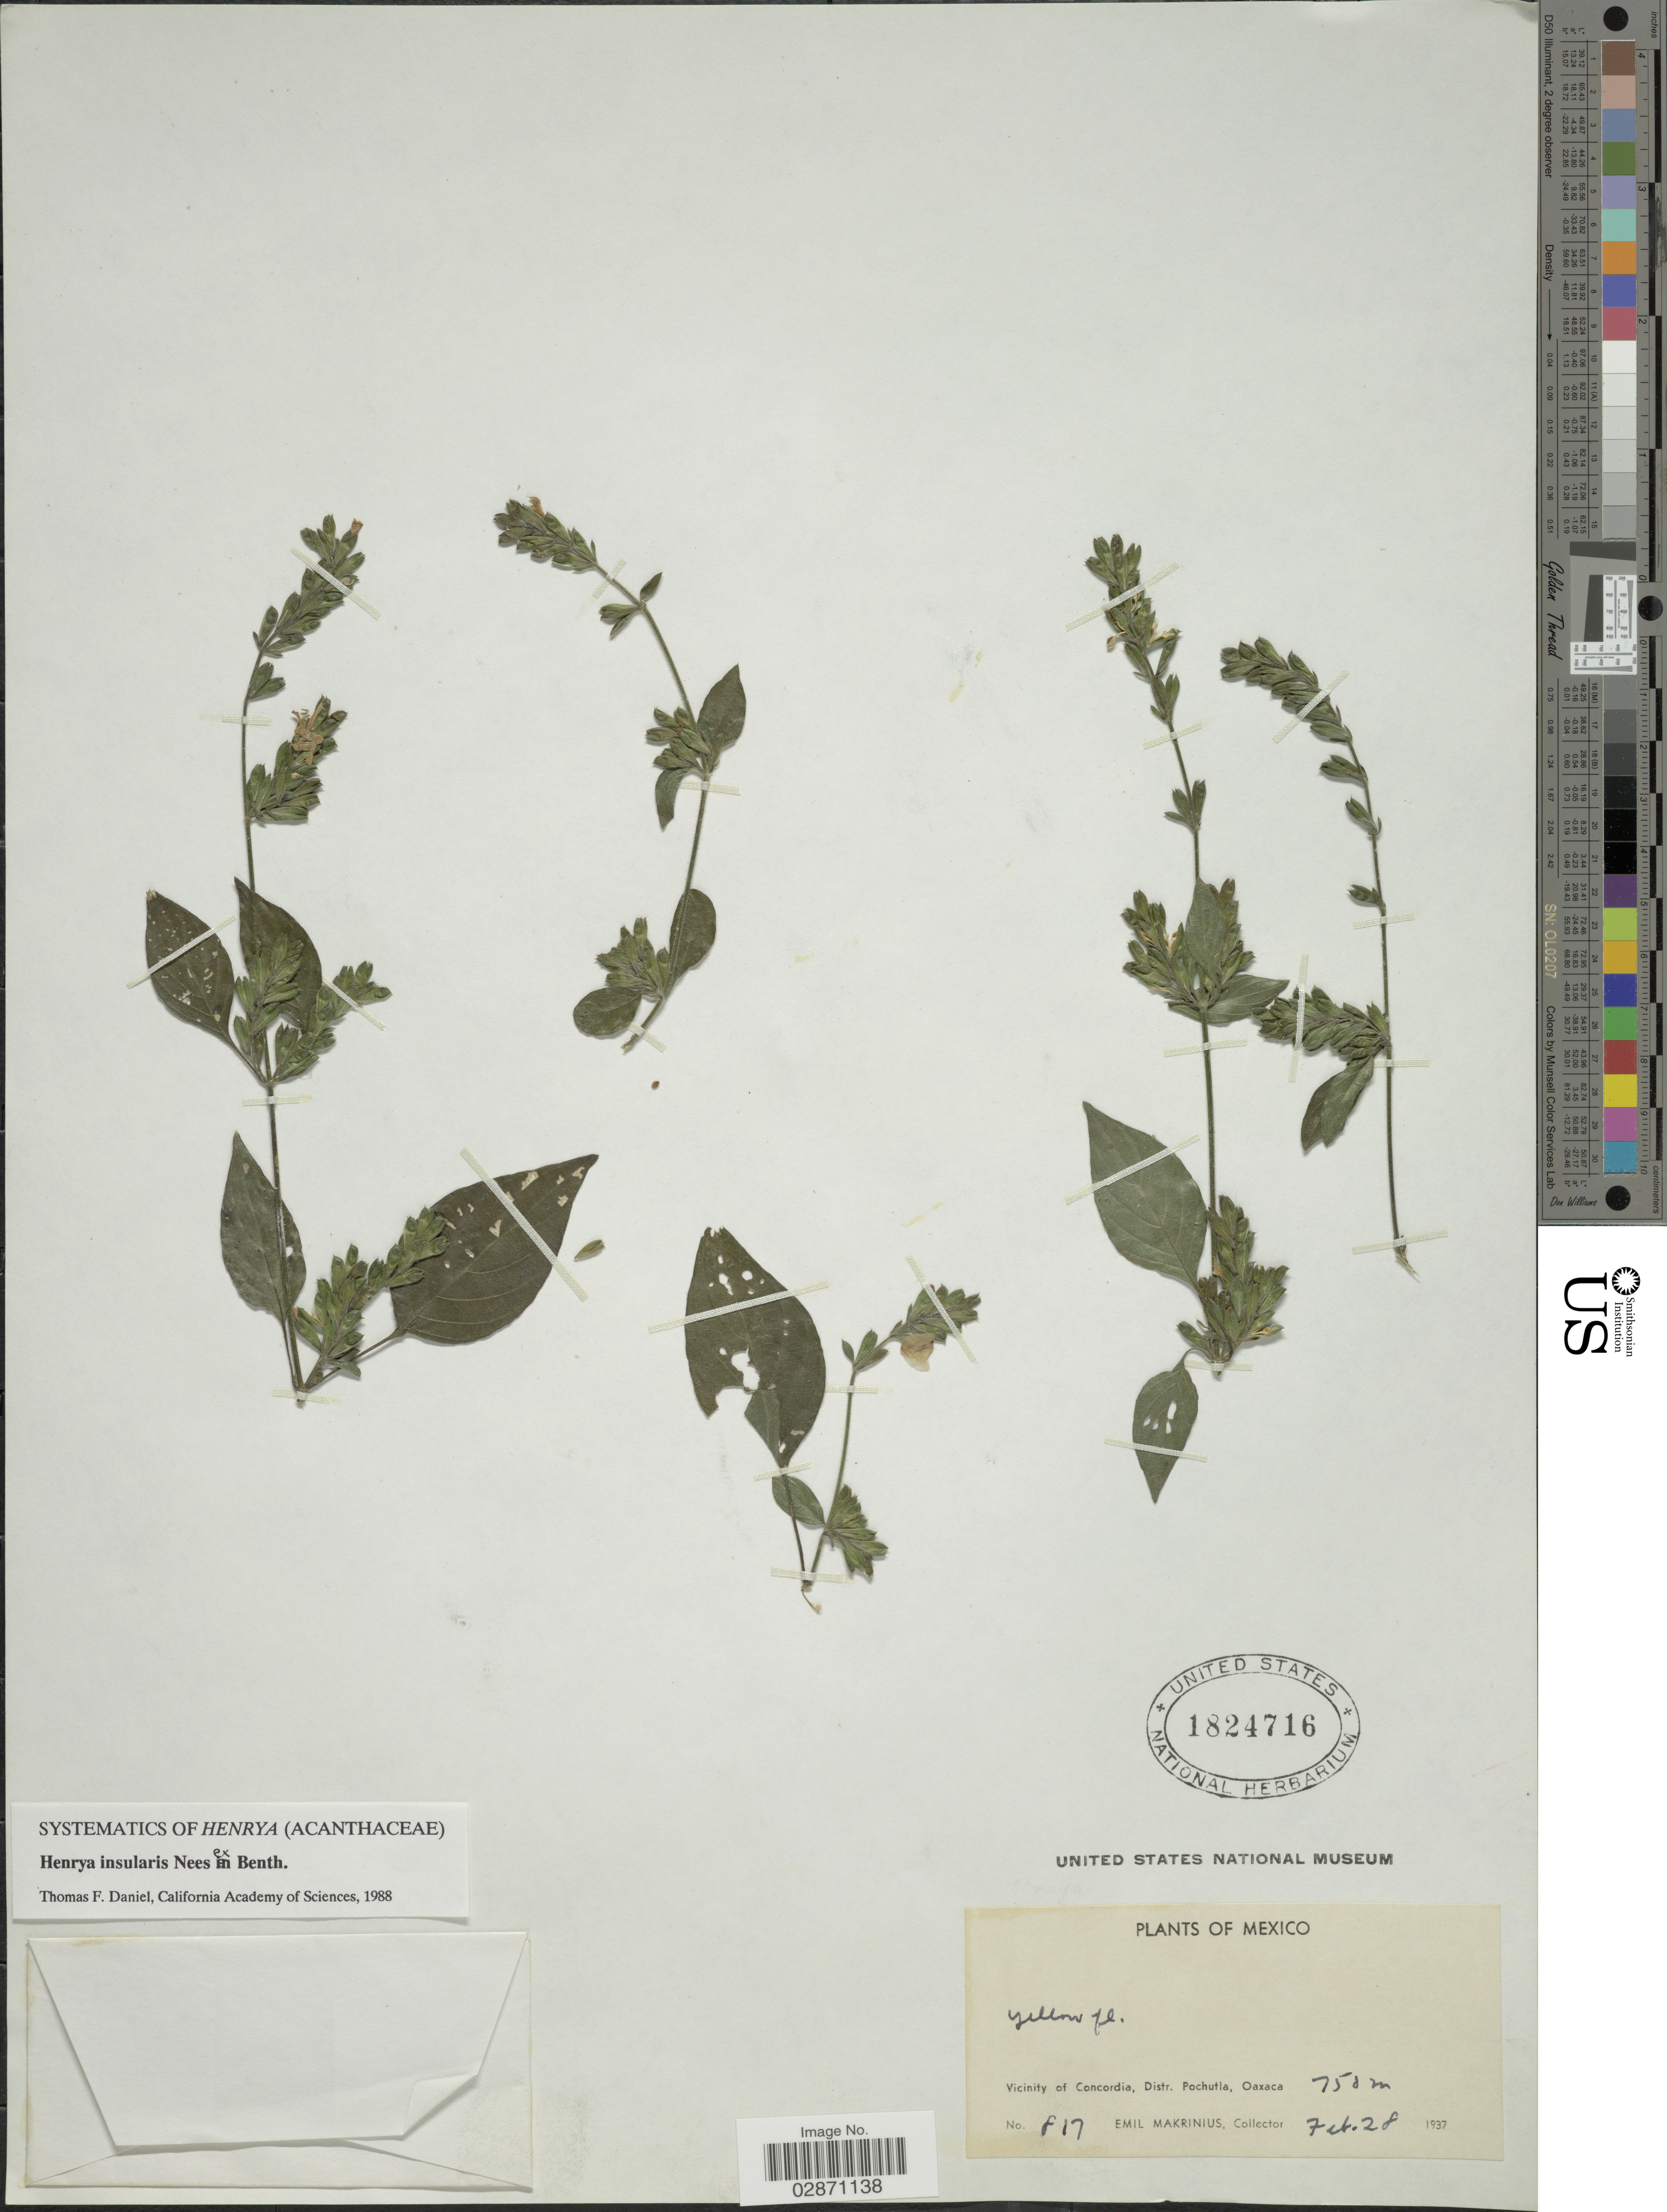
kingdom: Plantae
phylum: Tracheophyta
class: Magnoliopsida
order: Lamiales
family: Acanthaceae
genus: Henrya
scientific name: Henrya insularis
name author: Nees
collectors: E. Makrinius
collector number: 817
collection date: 1937-02-28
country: Mexico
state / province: Oaxaca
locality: Vicinity of Concordia, Distr. Pochutla.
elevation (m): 750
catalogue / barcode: US 1824716